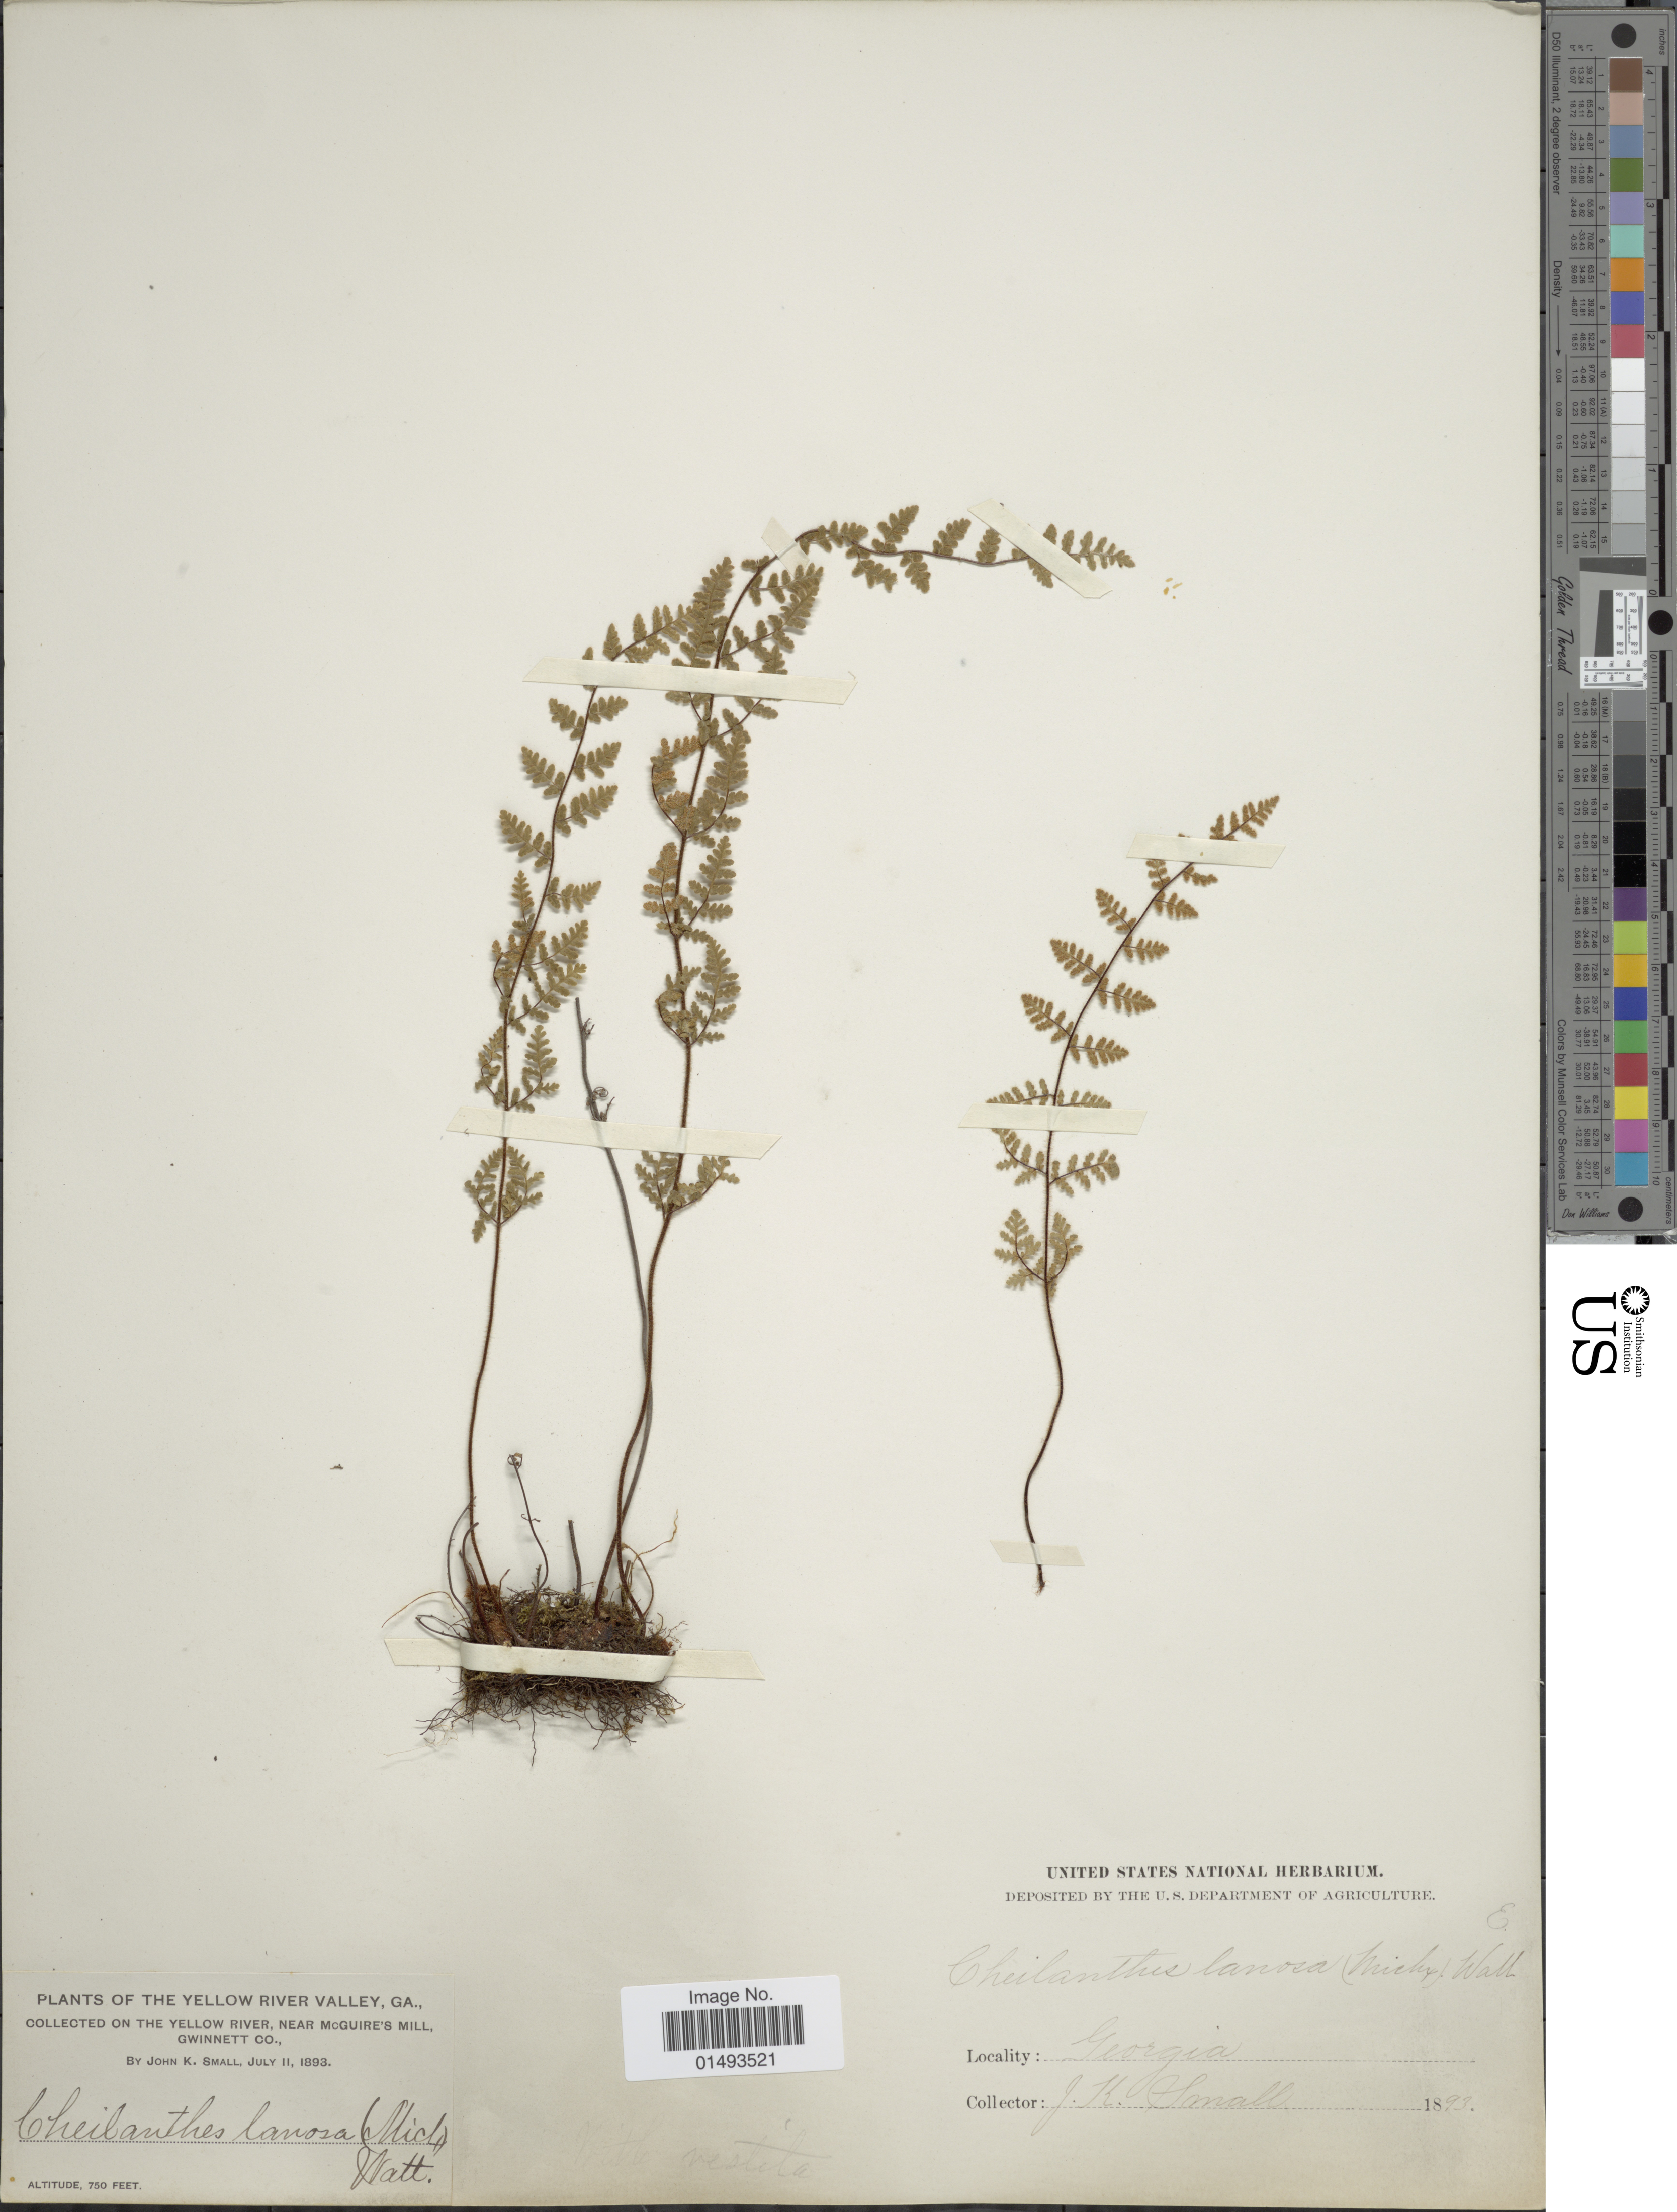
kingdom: Plantae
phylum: Tracheophyta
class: Polypodiopsida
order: Polypodiales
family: Pteridaceae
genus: Myriopteris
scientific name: Myriopteris lanosa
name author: (Michx.) Grusz & Windham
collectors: J. K. Small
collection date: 1893-07-11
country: United States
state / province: Georgia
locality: Plants of the Yellow River Valley, collected on the Yellow River, near McGuire's Mill, Gwinnett Co.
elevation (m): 229